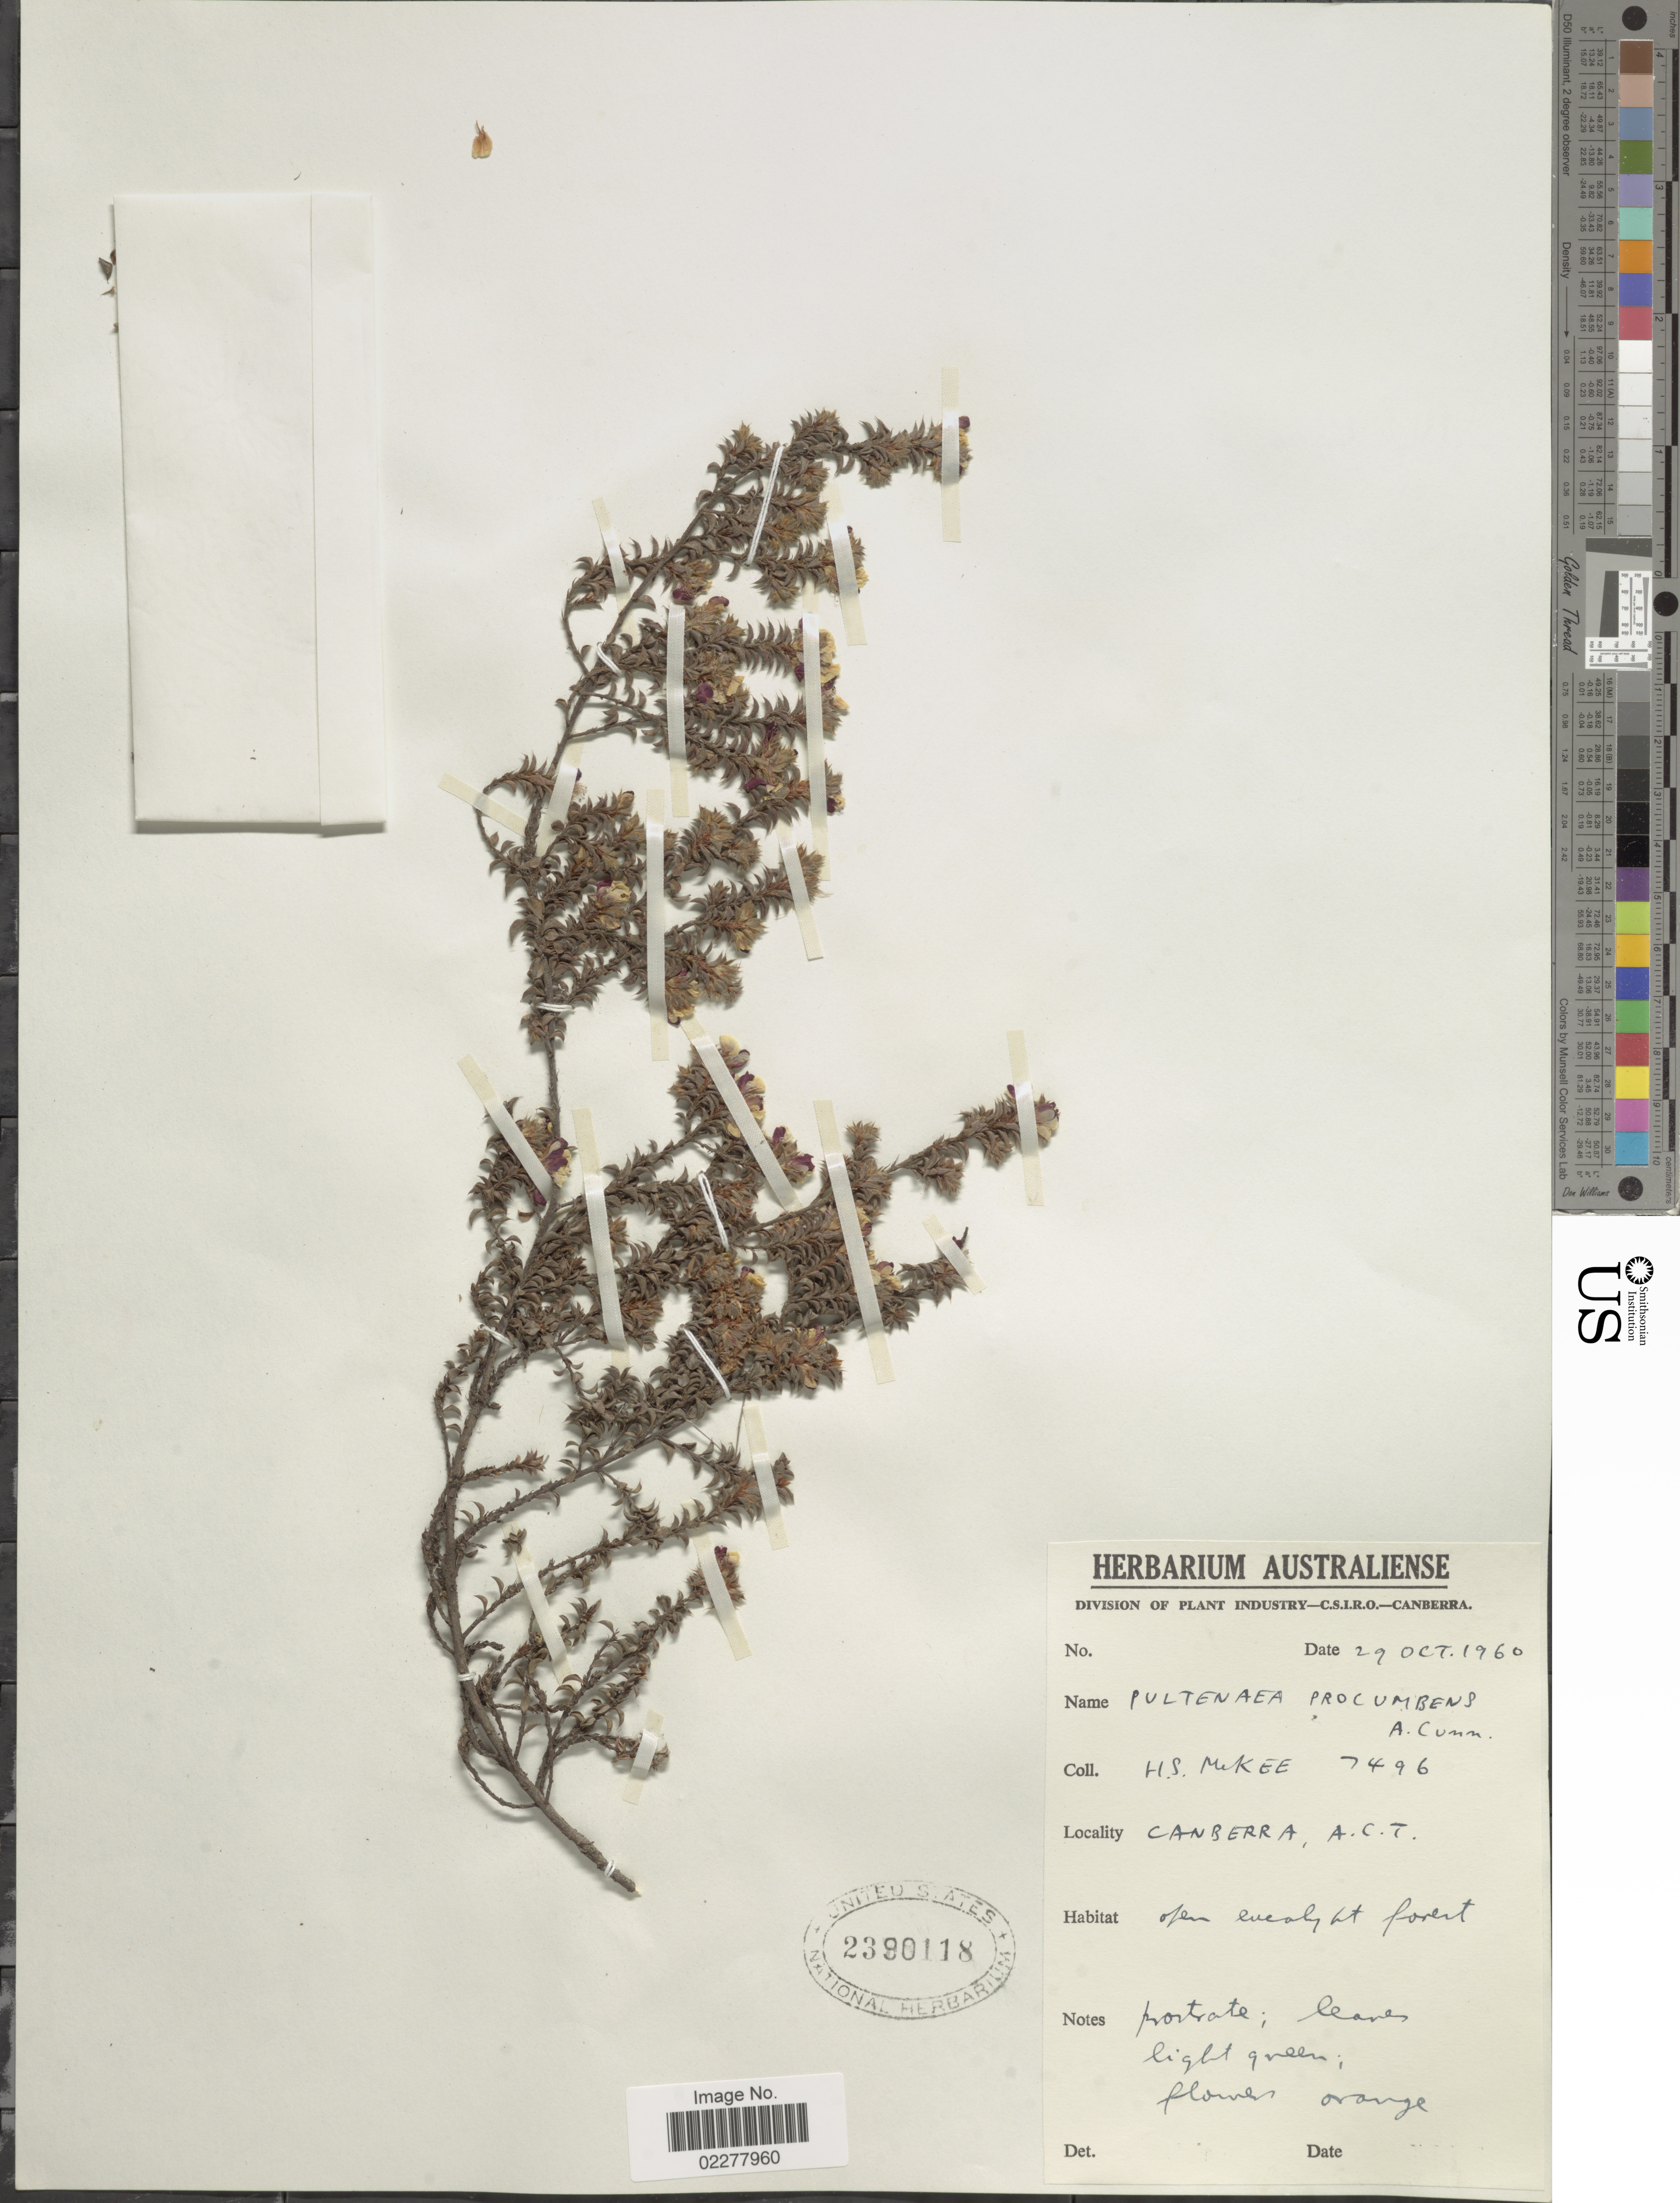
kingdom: Plantae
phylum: Tracheophyta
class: Magnoliopsida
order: Fabales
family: Fabaceae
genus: Pultenaea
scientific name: Pultenaea procumbens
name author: A. Cunn.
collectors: Mukee, H.S.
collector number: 7649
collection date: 1960-10-29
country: Australia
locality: Canberra, A.C.T.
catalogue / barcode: US 2390118